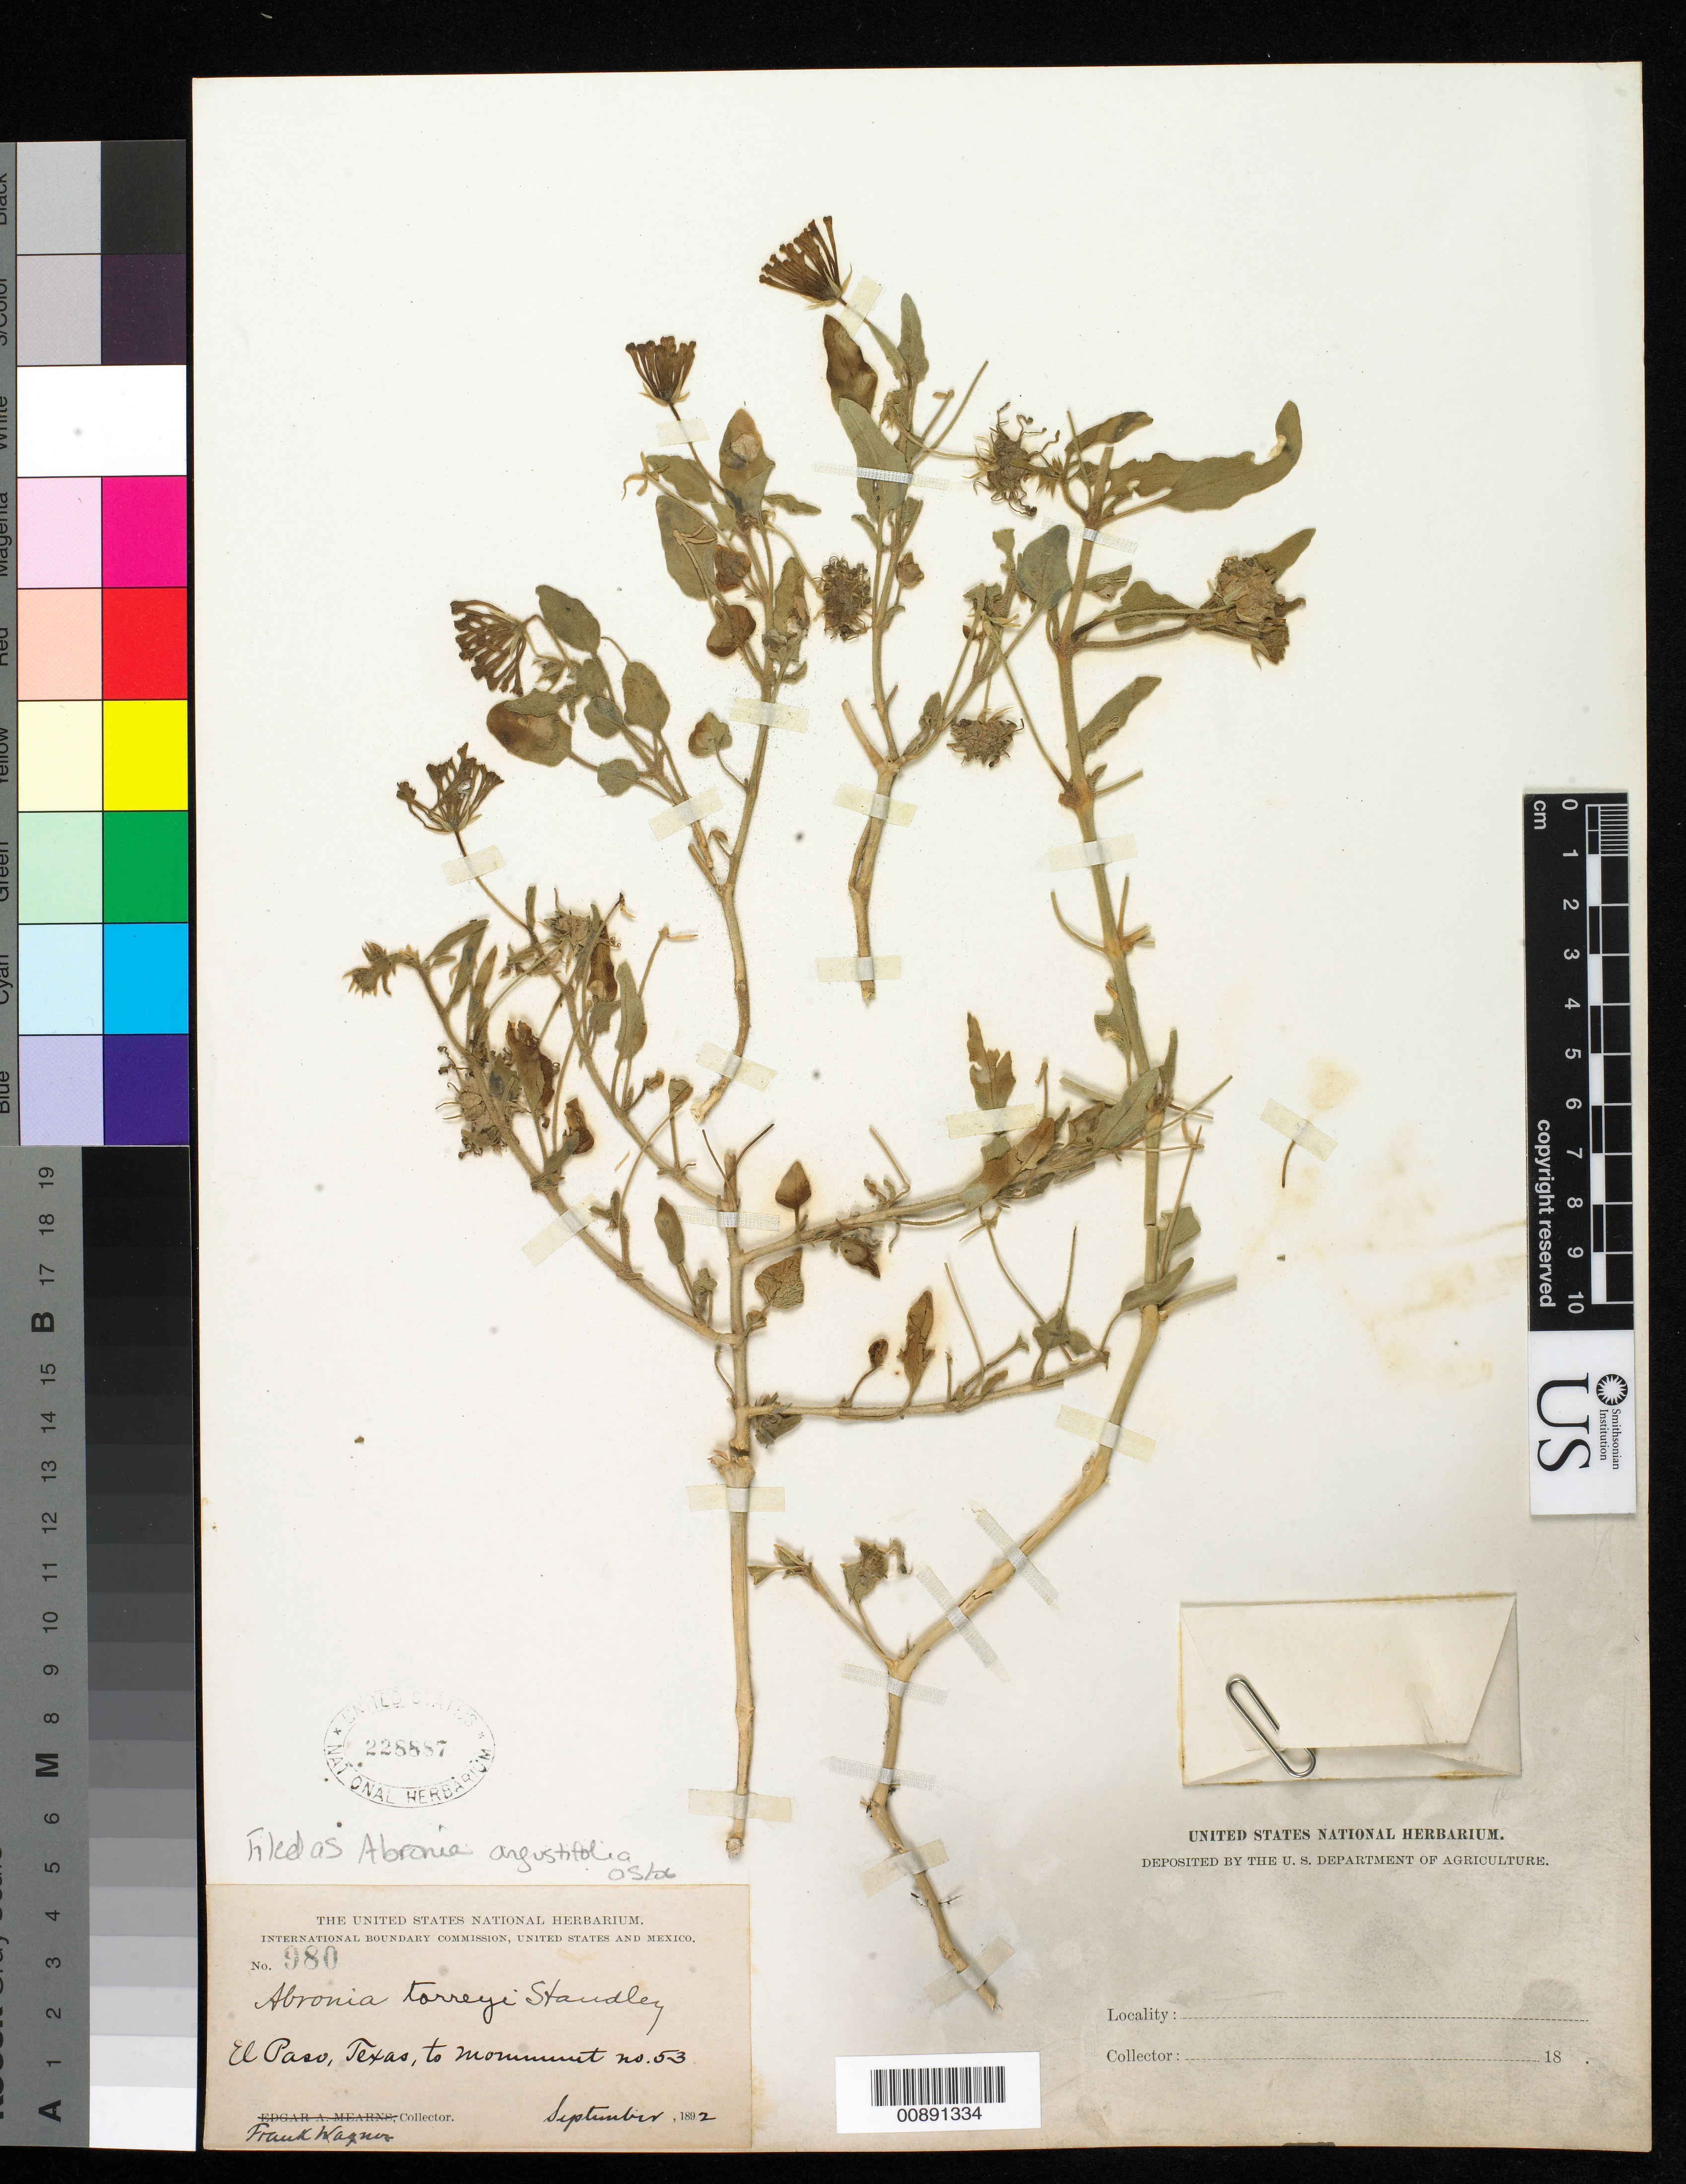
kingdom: Plantae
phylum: Tracheophyta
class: Magnoliopsida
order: Caryophyllales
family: Nyctaginaceae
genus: Abronia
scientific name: Abronia angustifolia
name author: Greene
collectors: F. Wagner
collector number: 980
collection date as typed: Sep 1892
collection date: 1892-09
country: United States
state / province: Texas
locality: El Paso, Texas, to Monument no. 53.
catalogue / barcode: US 228887